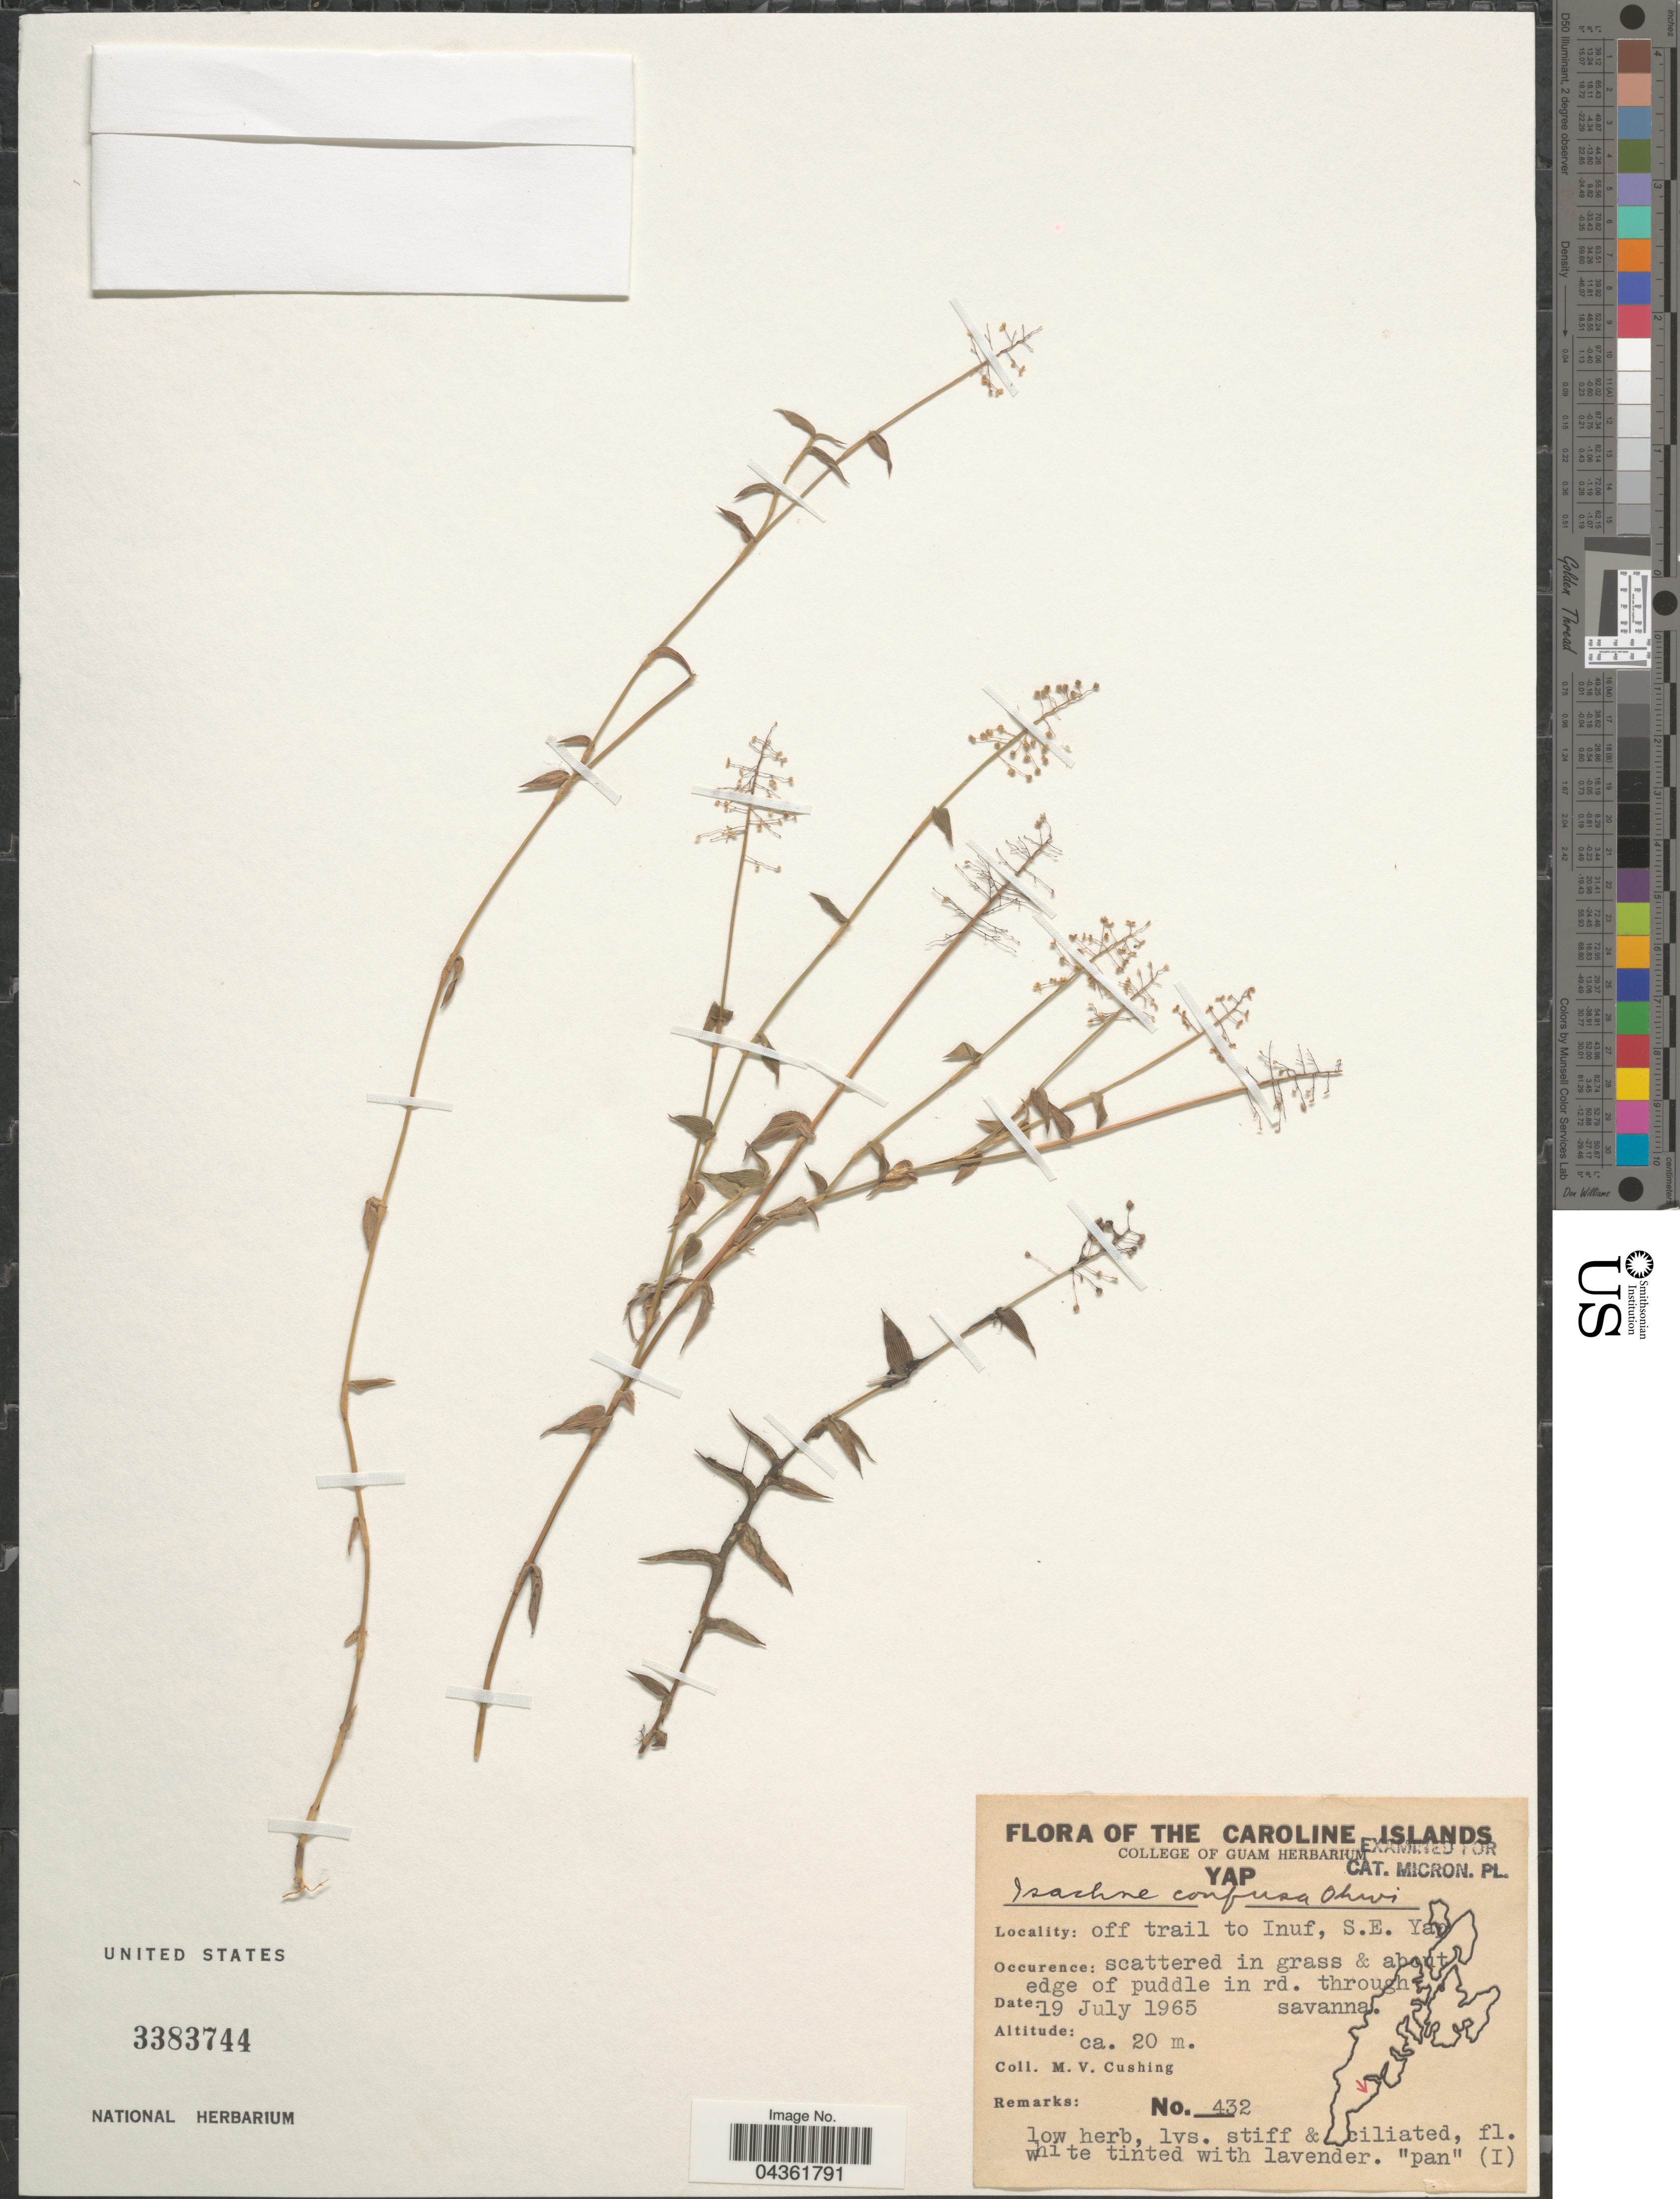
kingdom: Plantae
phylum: Tracheophyta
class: Liliopsida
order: Poales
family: Poaceae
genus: Isachne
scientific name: Isachne confusa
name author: Ohwi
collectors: M. V. Cushing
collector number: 432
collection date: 1965-07-19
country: Micronesia, Federated States of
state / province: Yap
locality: The Caroline Islands. Off trail to Inuf, S.E. Yap.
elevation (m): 20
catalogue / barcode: US 3383744